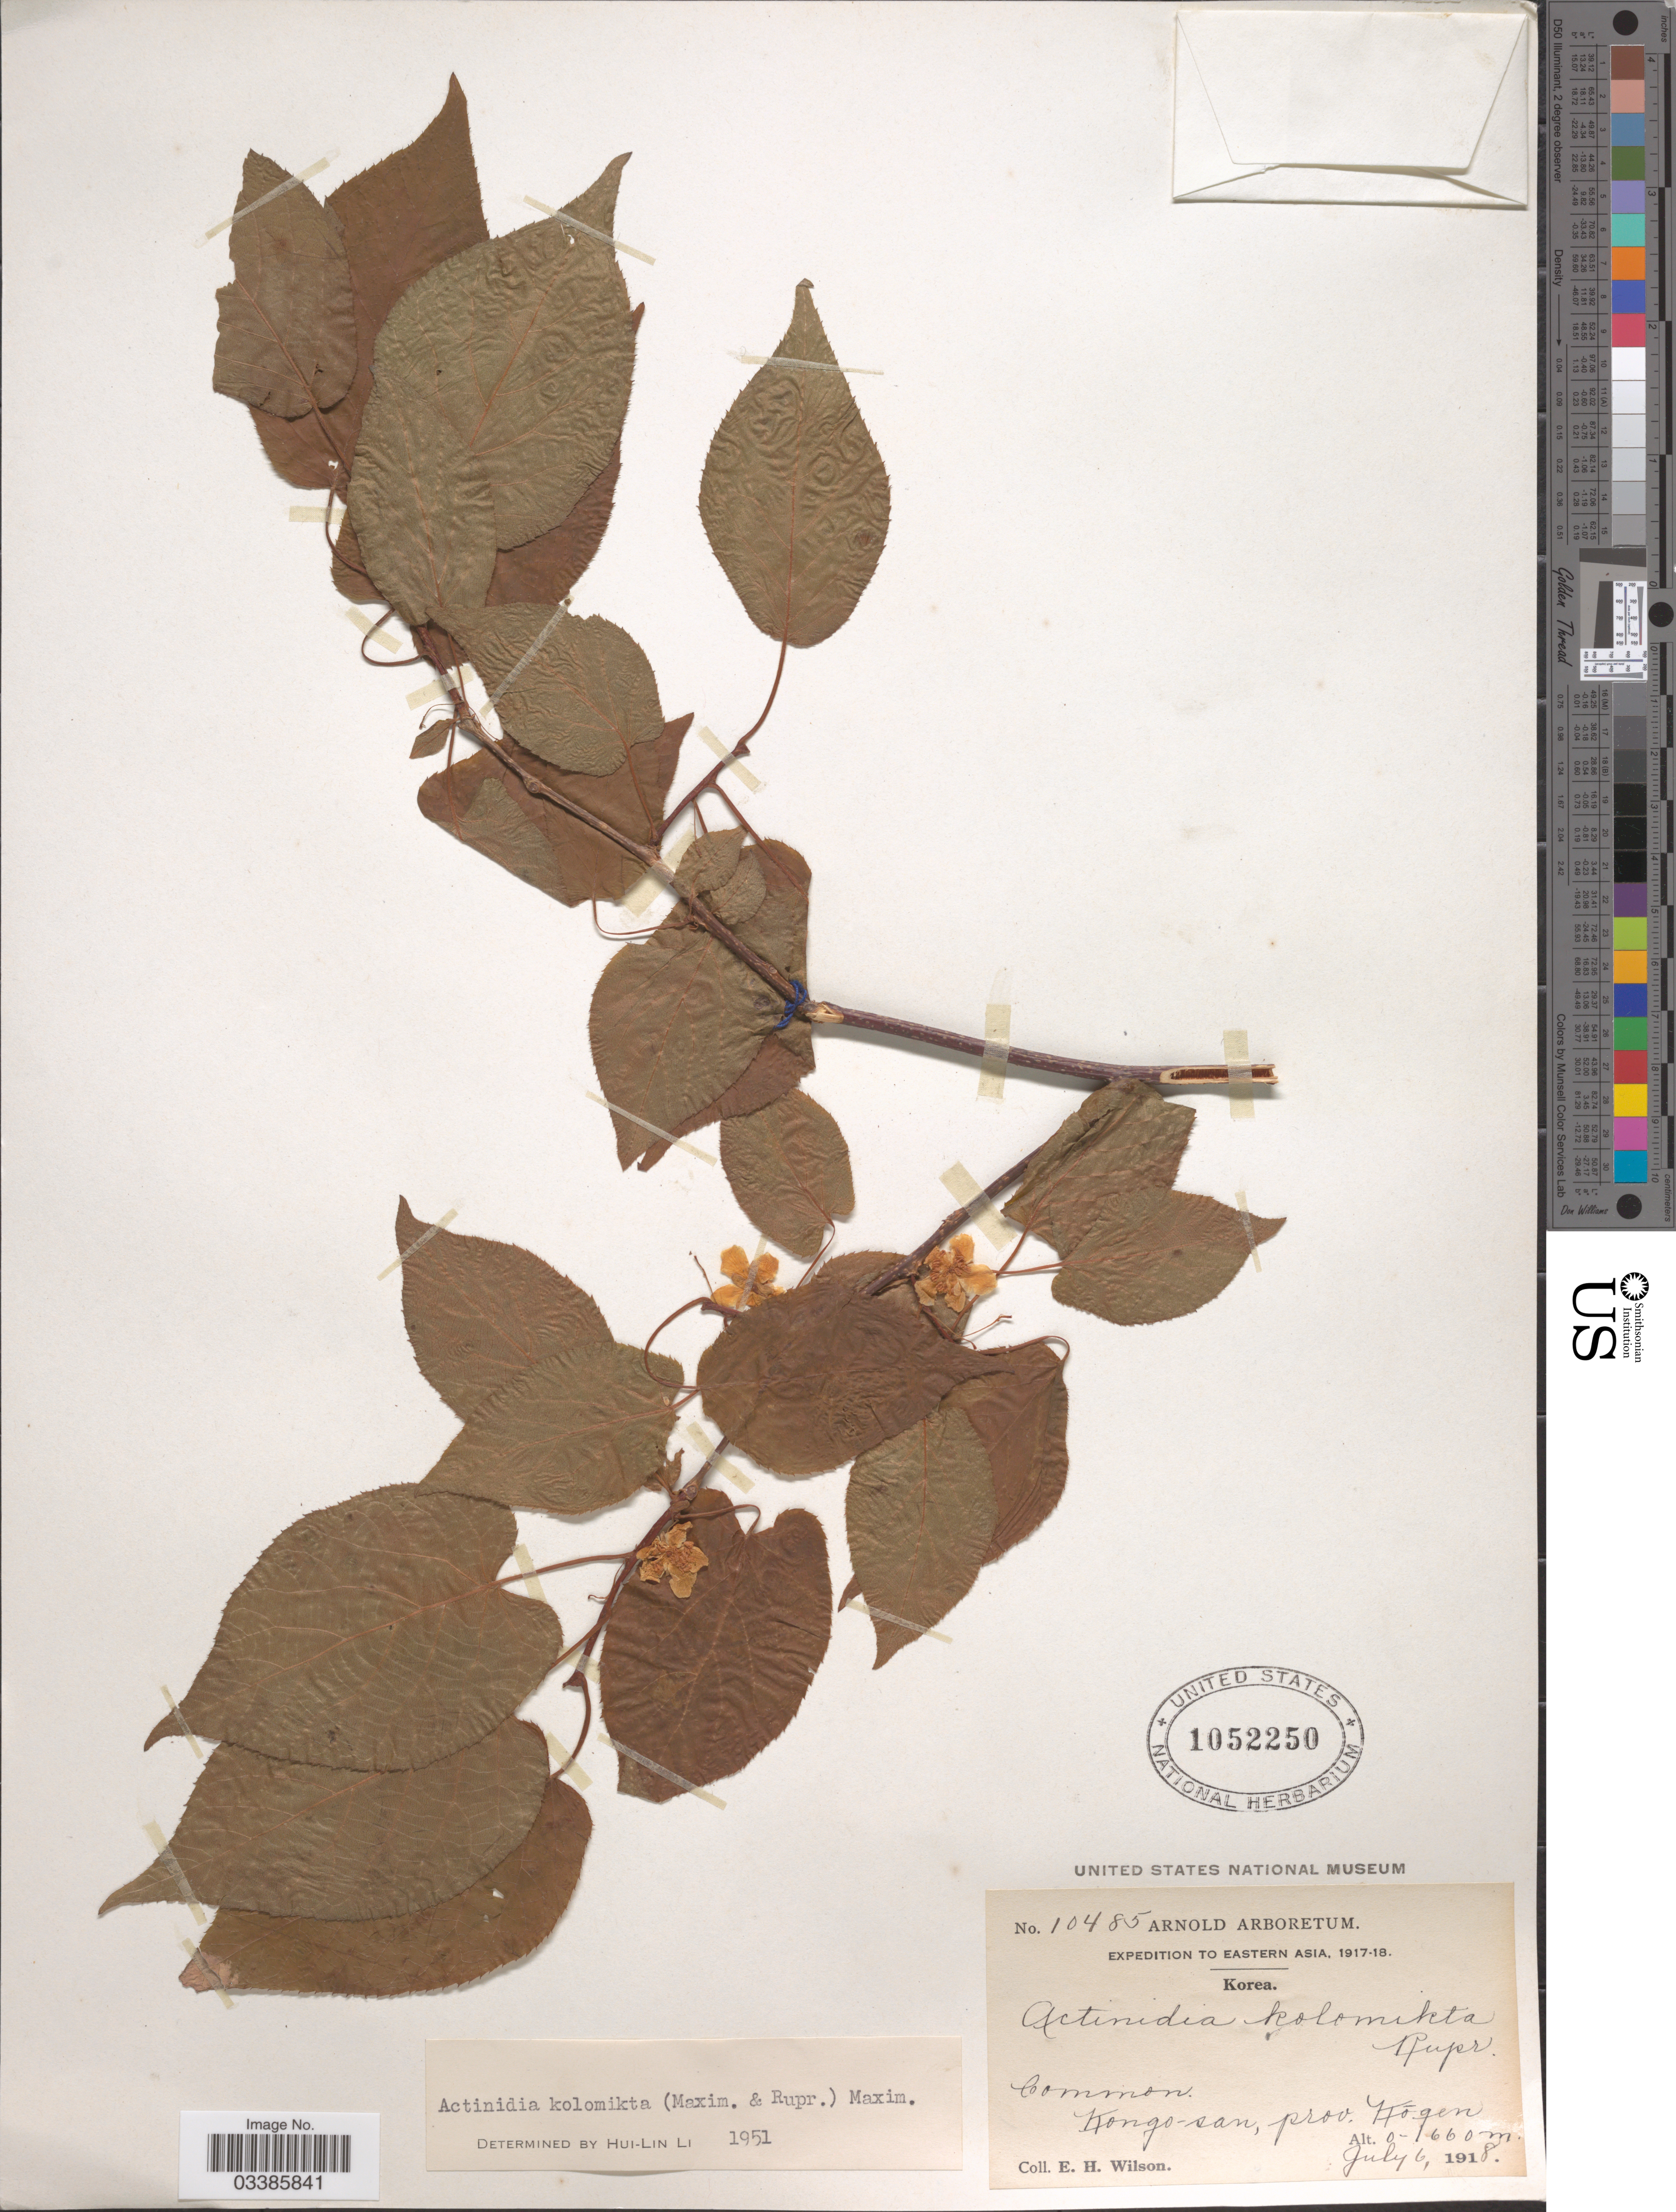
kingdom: Plantae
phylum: Tracheophyta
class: Magnoliopsida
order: Ericales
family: Actinidiaceae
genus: Actinidia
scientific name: Actinidia kolomikta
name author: (Rupr. & Maxim.) Maxim.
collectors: E. Wilson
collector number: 10485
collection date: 1918-07-06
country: North Korea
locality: Kongo-san, prov. Kōgen.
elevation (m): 0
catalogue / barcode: US 1052250